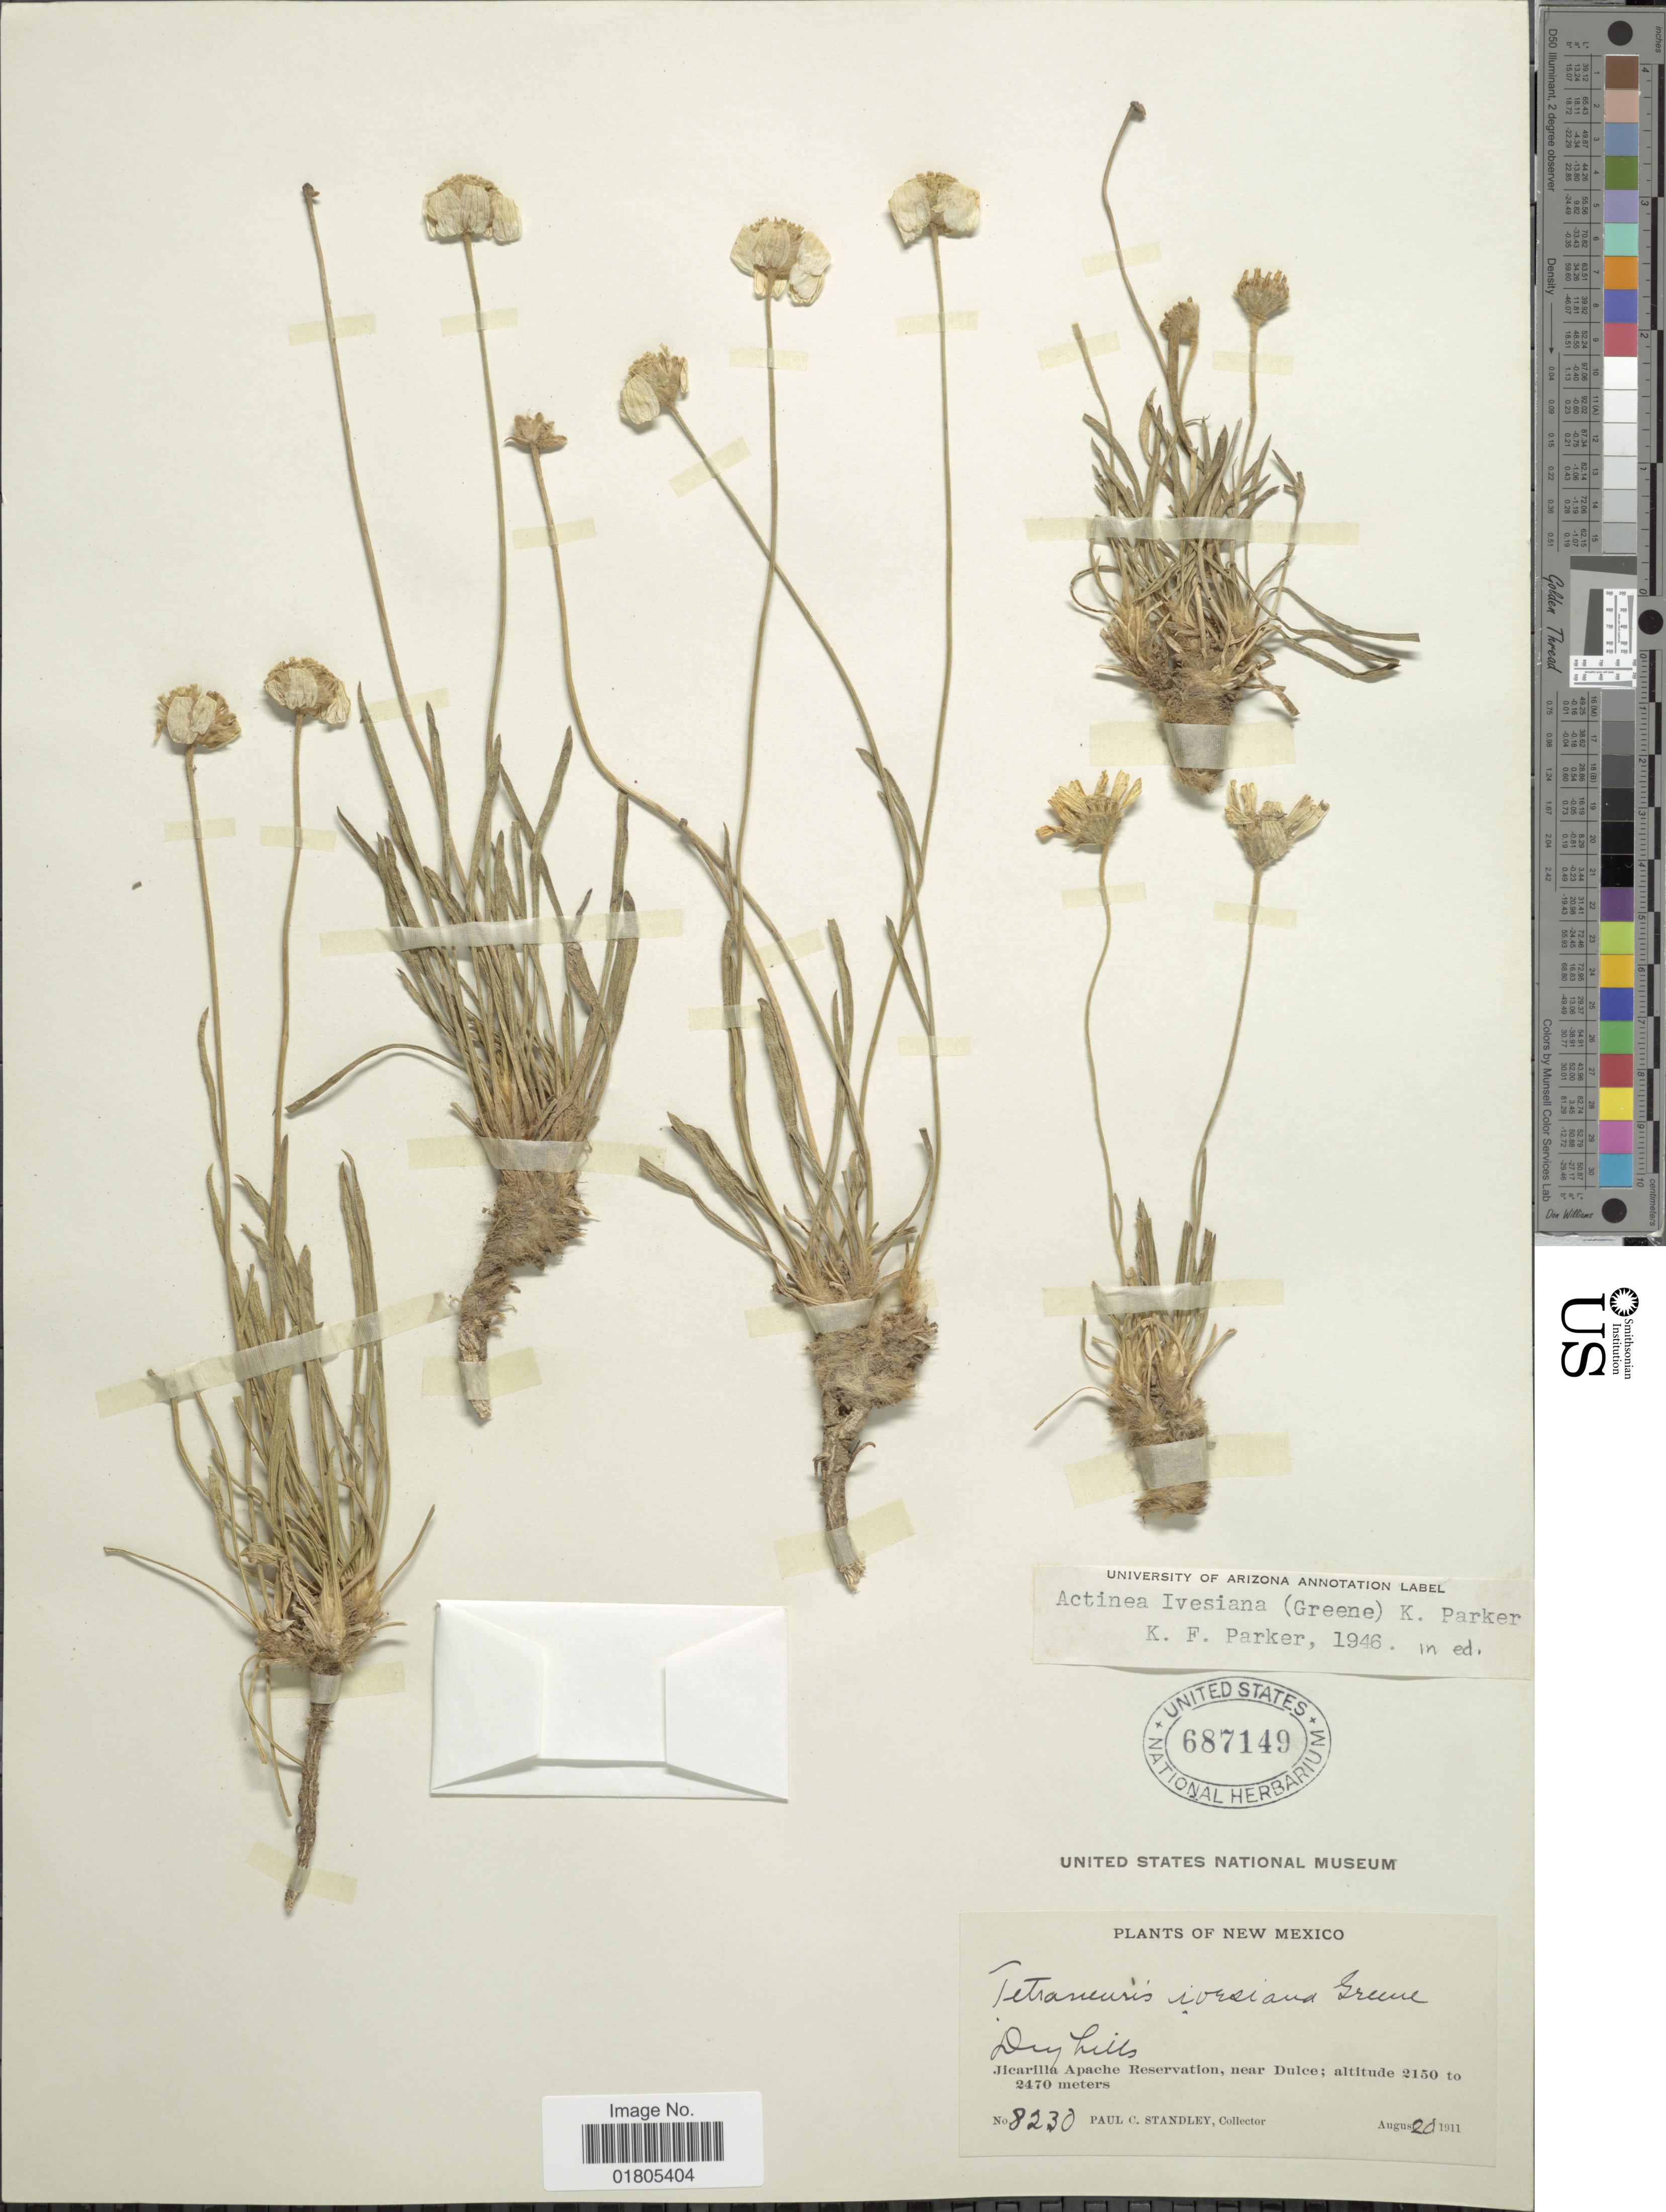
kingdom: Plantae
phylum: Tracheophyta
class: Magnoliopsida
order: Asterales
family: Asteraceae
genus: Actinea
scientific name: Actinea ivesiana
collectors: P. C. Standley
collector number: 8230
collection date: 1911-08-20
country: United States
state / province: New Mexico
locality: Dry hills. Jicarilla Apache Reservation, near Dulce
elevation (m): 2150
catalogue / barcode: US 687149